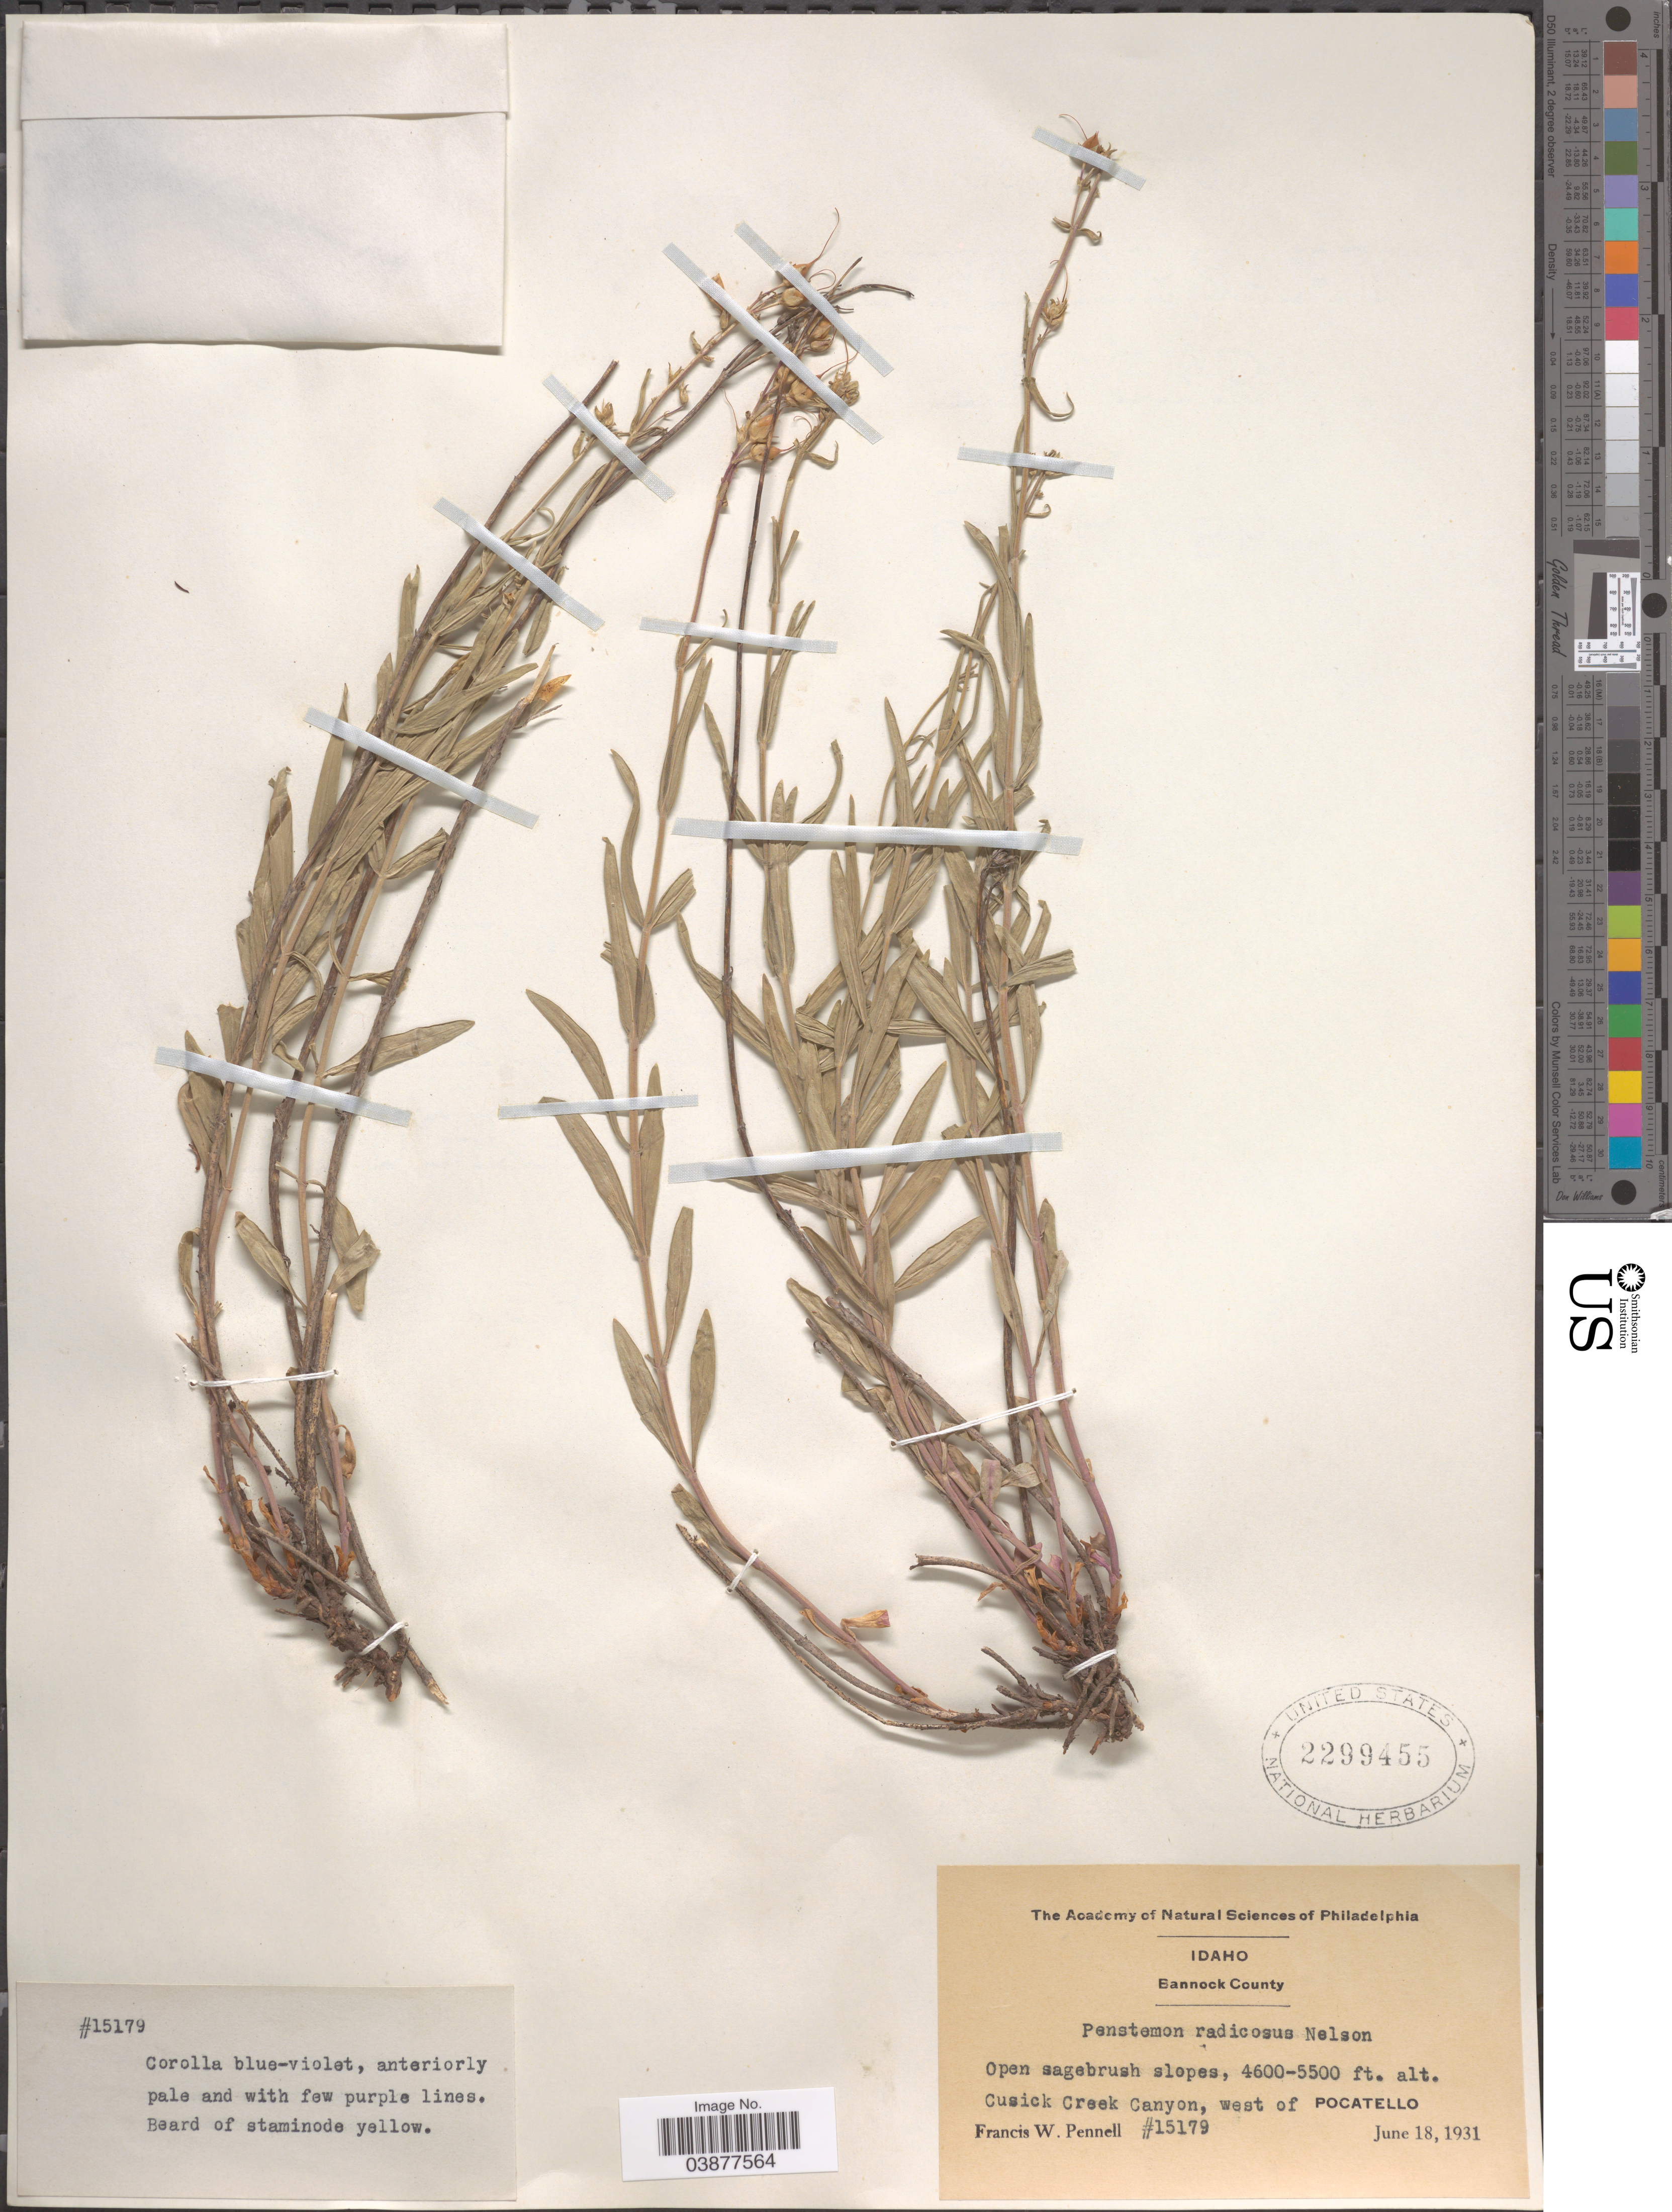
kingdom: Plantae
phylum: Tracheophyta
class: Magnoliopsida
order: Lamiales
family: Plantaginaceae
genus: Penstemon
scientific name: Penstemon radicosus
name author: A. Nelson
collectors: F. W. Pennell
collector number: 15179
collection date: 1931-06-18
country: United States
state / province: Idaho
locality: Bannock County. Cusick Creek Canyon, west of Pocatello.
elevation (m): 1402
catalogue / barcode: US 2299455